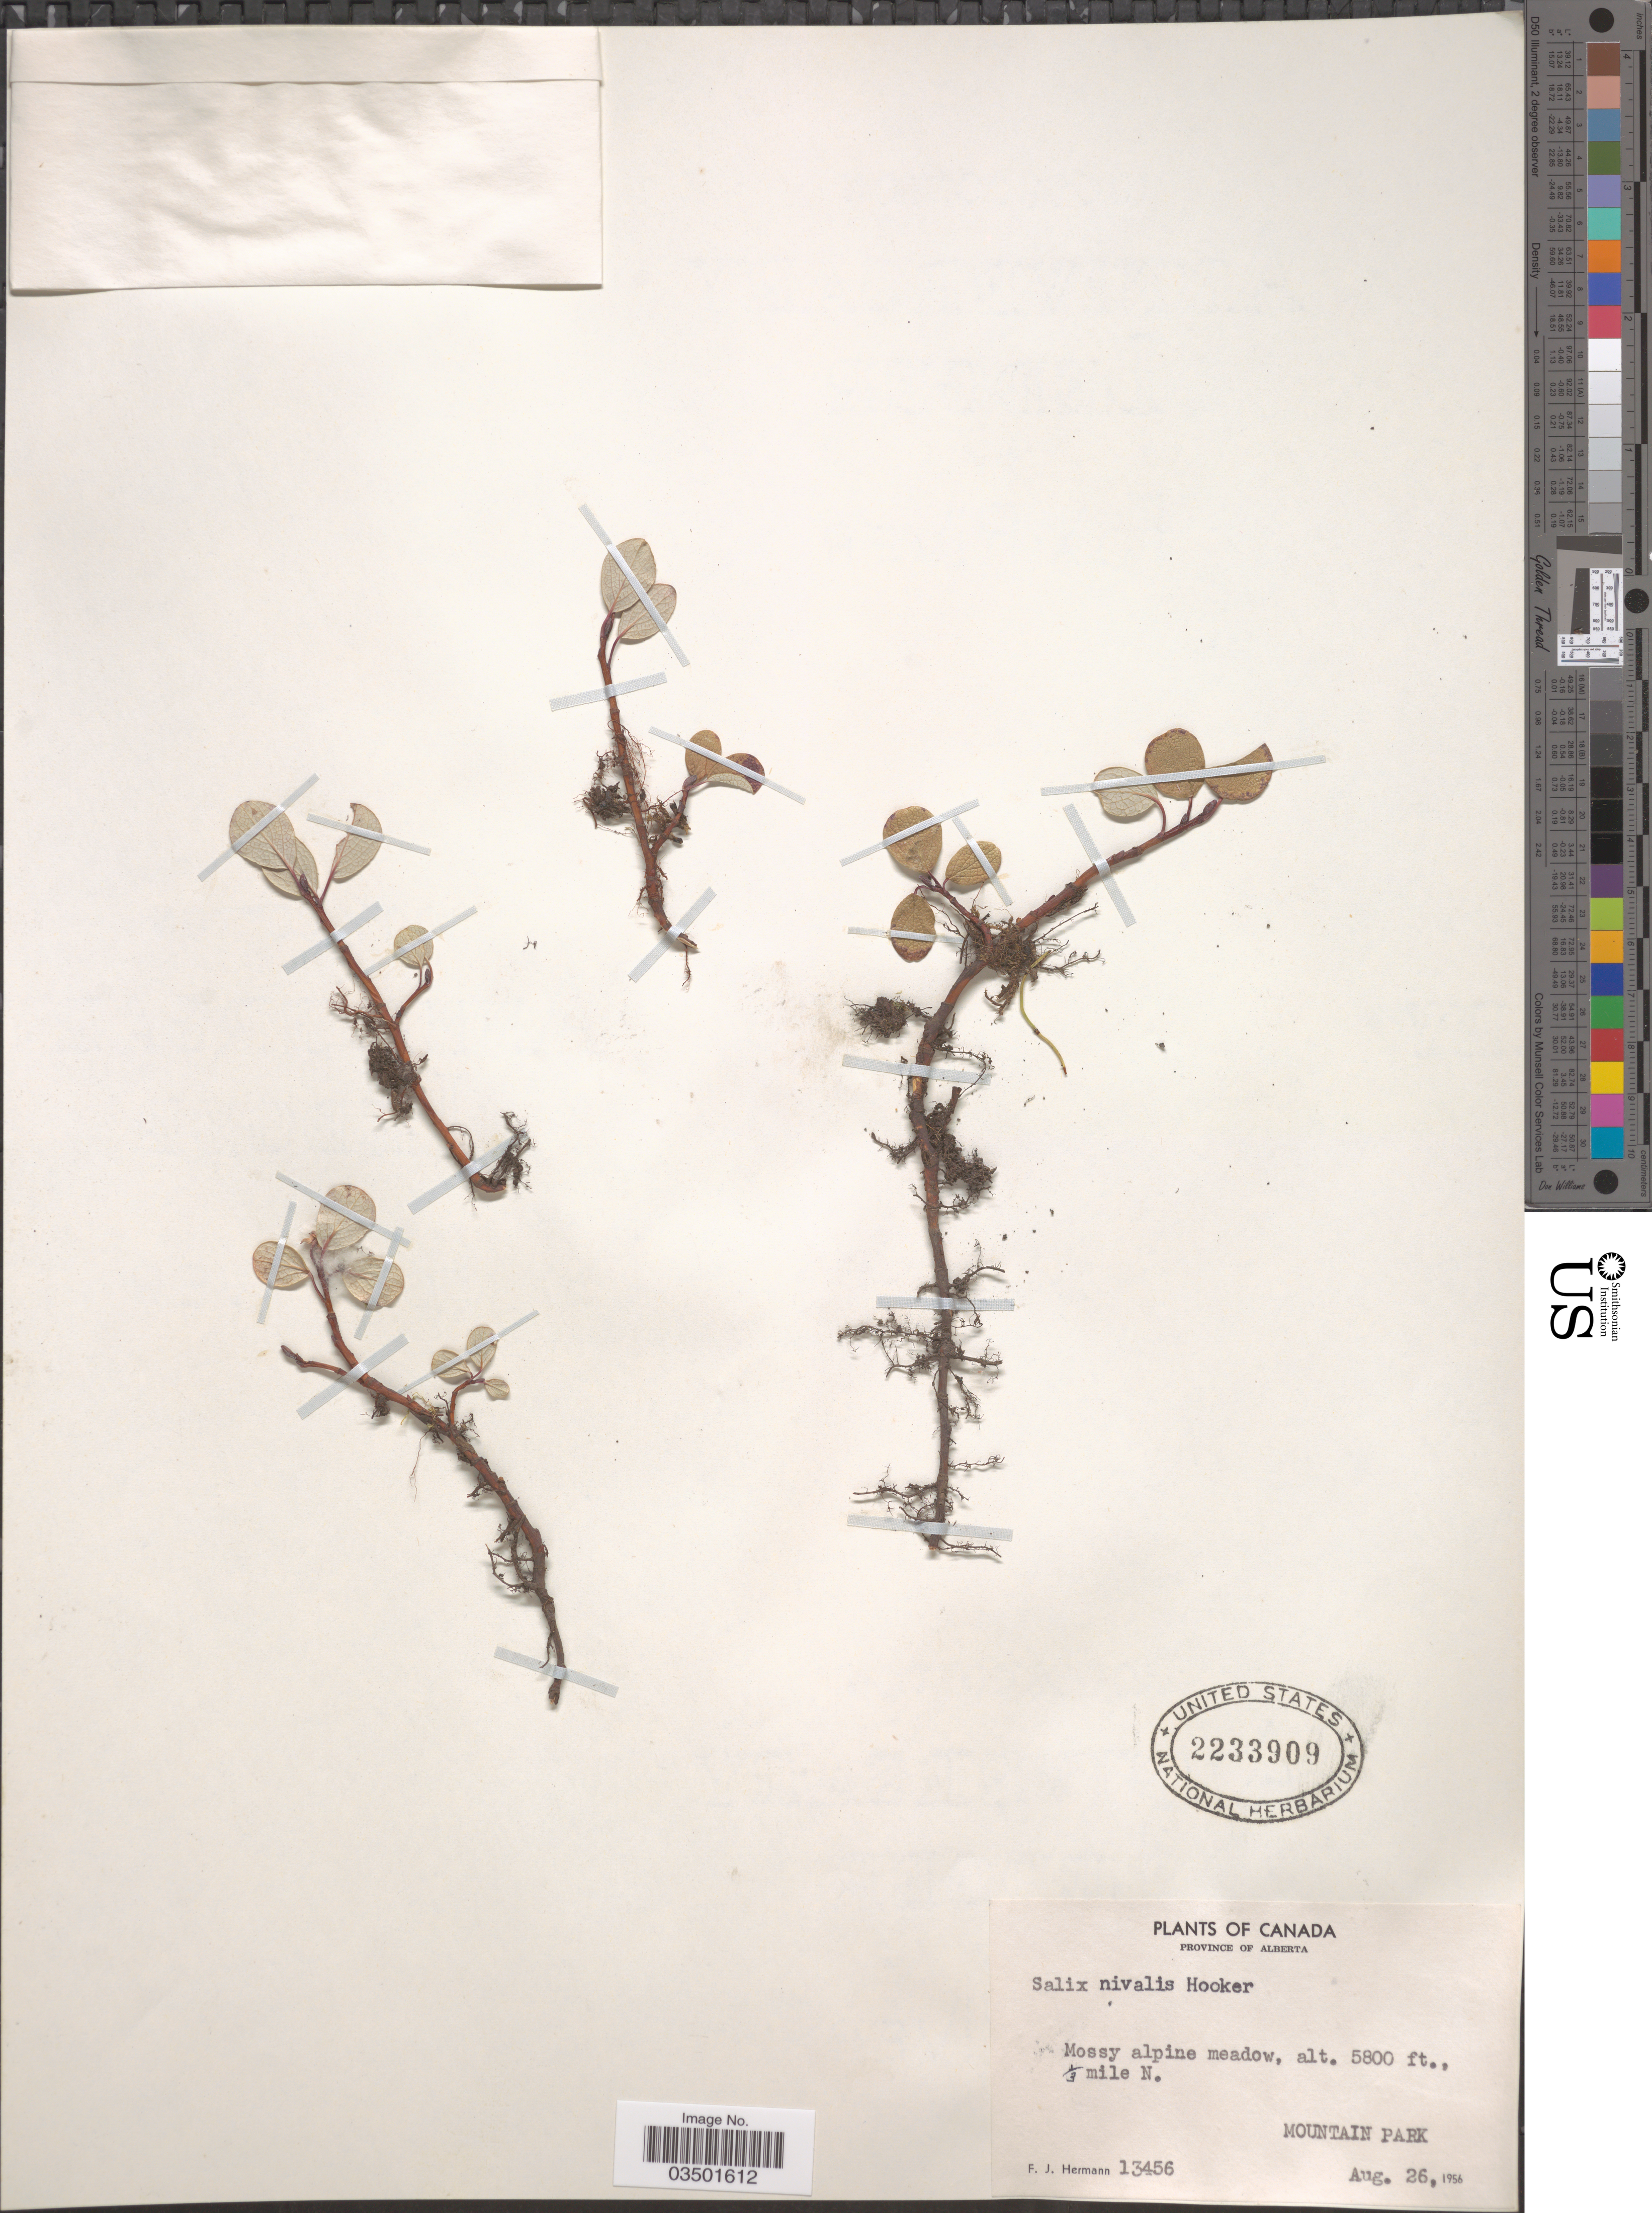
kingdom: Plantae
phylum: Tracheophyta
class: Magnoliopsida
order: Malpighiales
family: Salicaceae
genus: Salix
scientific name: Salix nivalis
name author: Hook.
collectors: F. J. Hermann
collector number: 13456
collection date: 1956-08-26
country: Canada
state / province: Alberta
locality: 1/3 mile N. Mountain Park.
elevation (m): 1768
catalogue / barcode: US 2233909